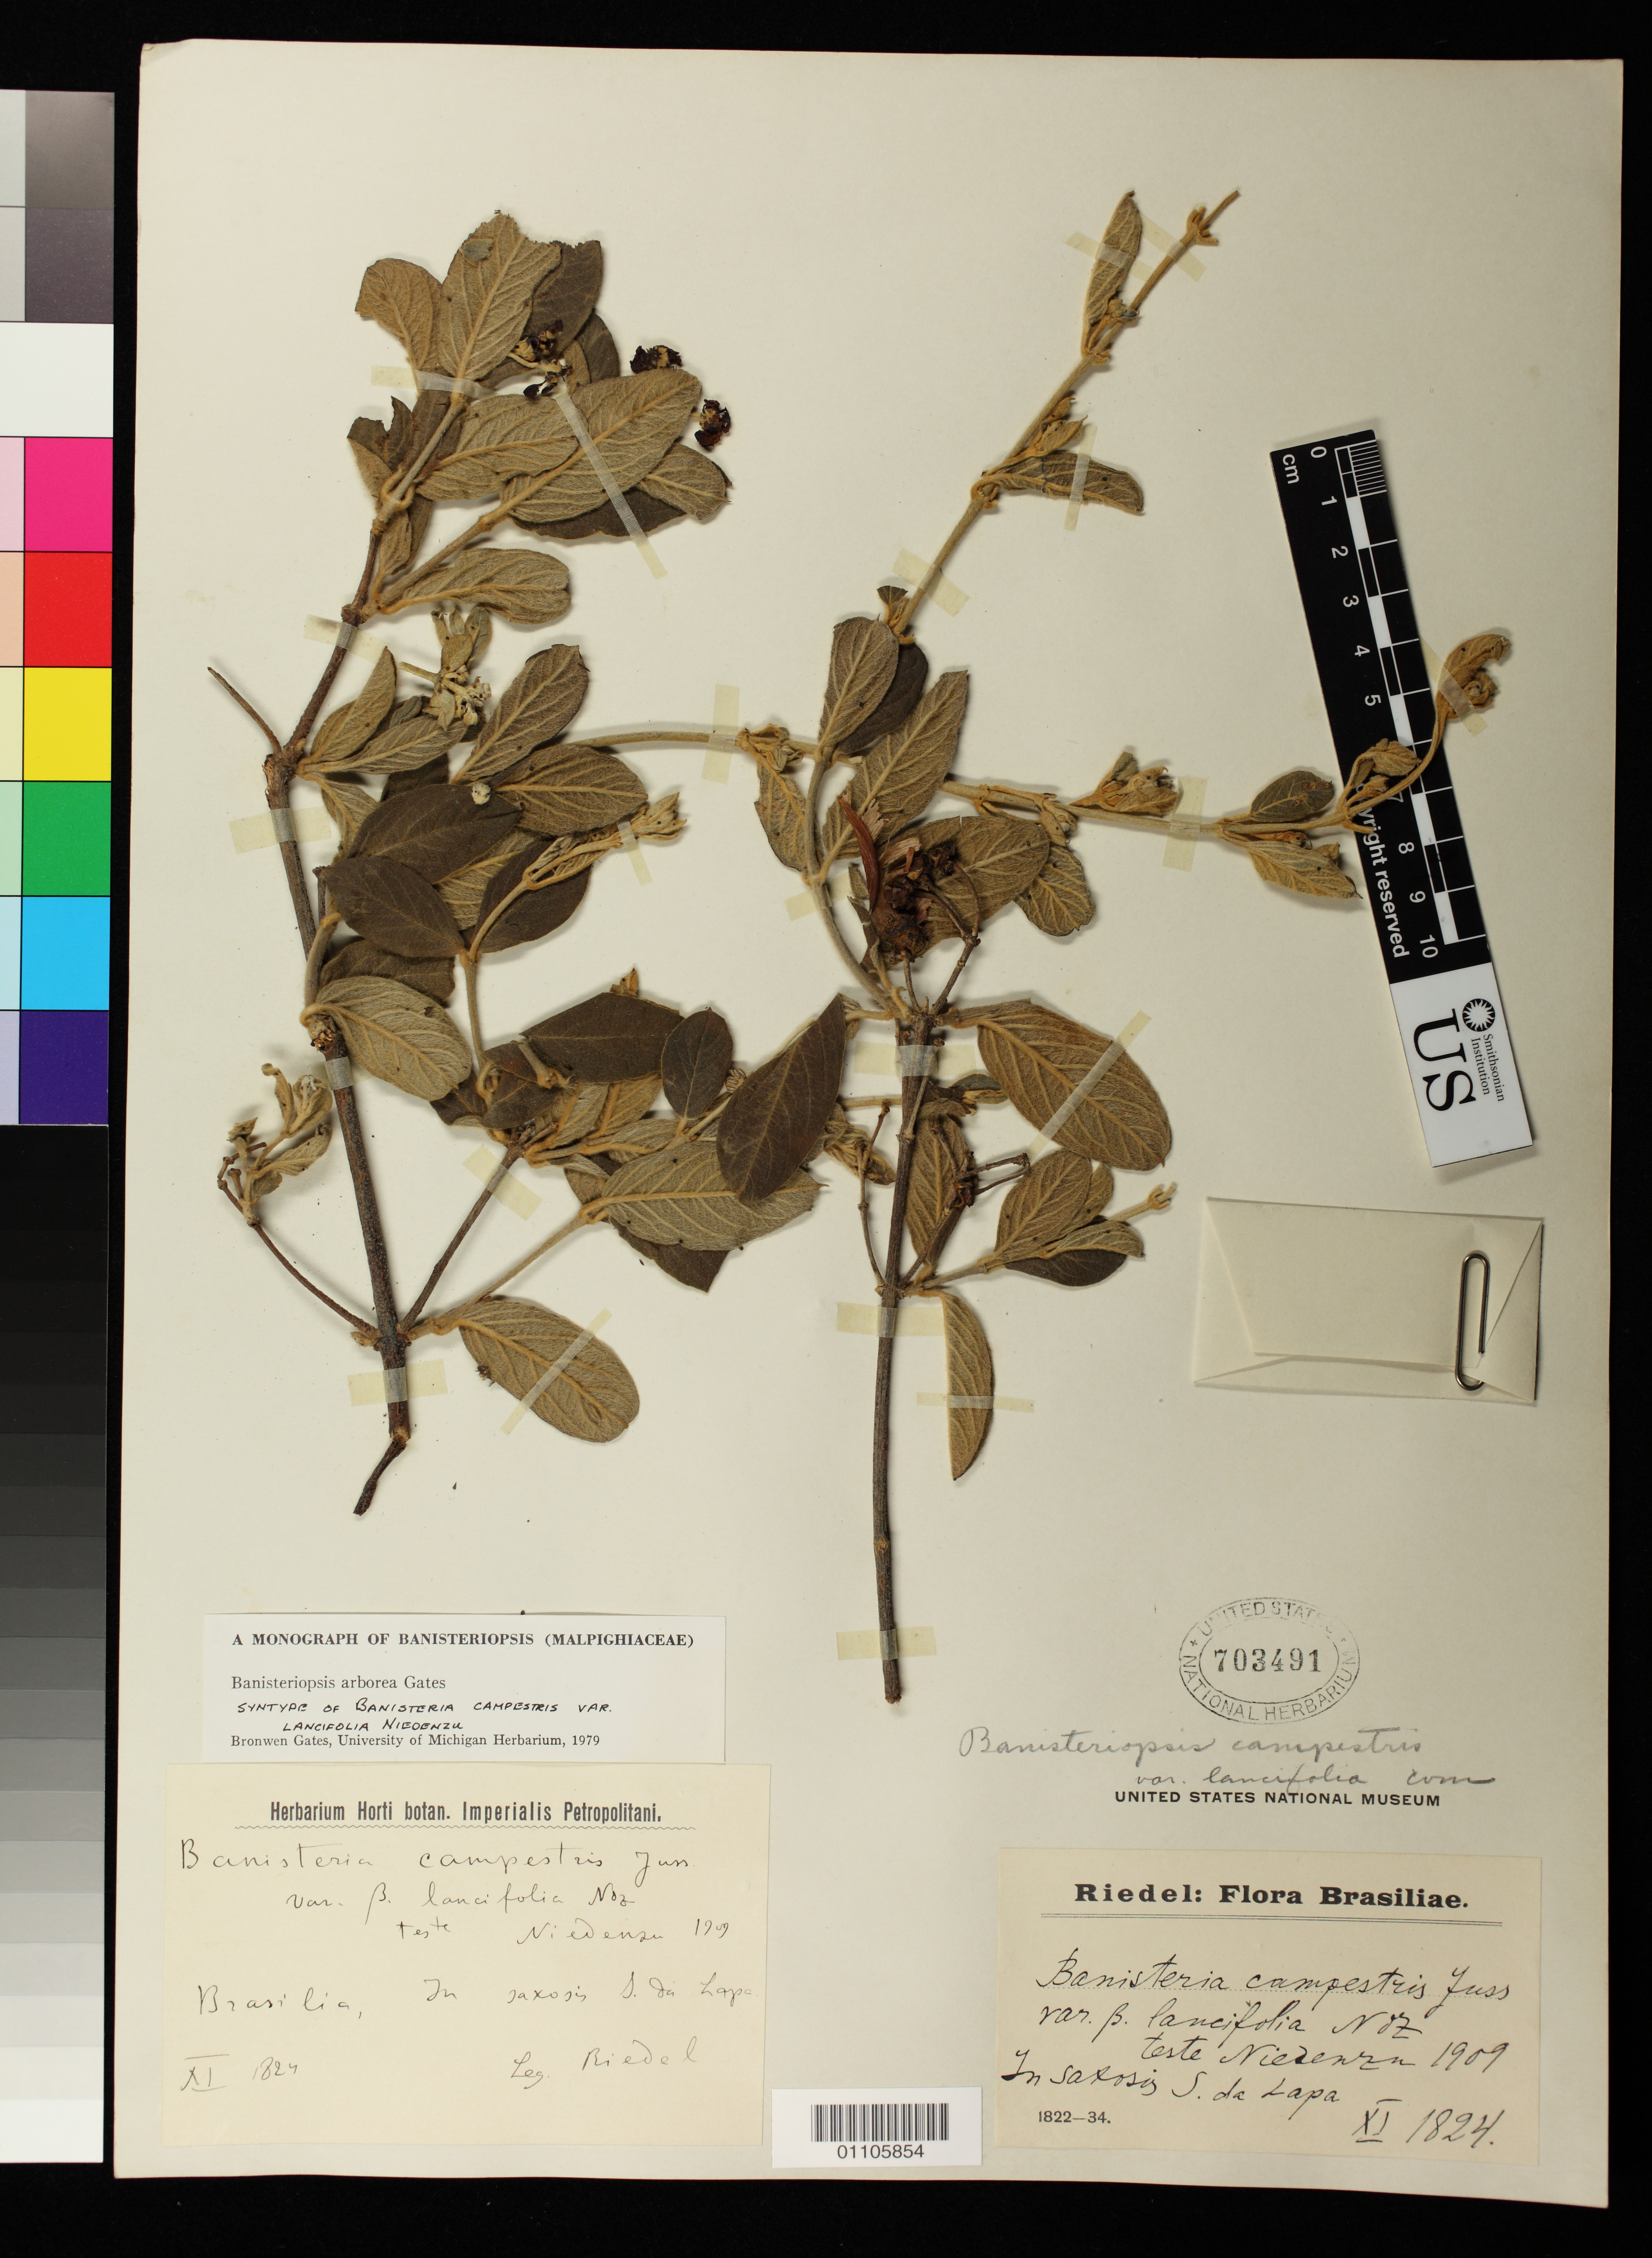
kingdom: Plantae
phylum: Tracheophyta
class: Magnoliopsida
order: Malpighiales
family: Malpighiaceae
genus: Banisteria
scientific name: Banisteria campestris var. lancifolia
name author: Nied.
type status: Syntype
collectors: L. Riedel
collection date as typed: Nov 1824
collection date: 1824-11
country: Brazil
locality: Serra da Lapa.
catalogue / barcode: US 703491